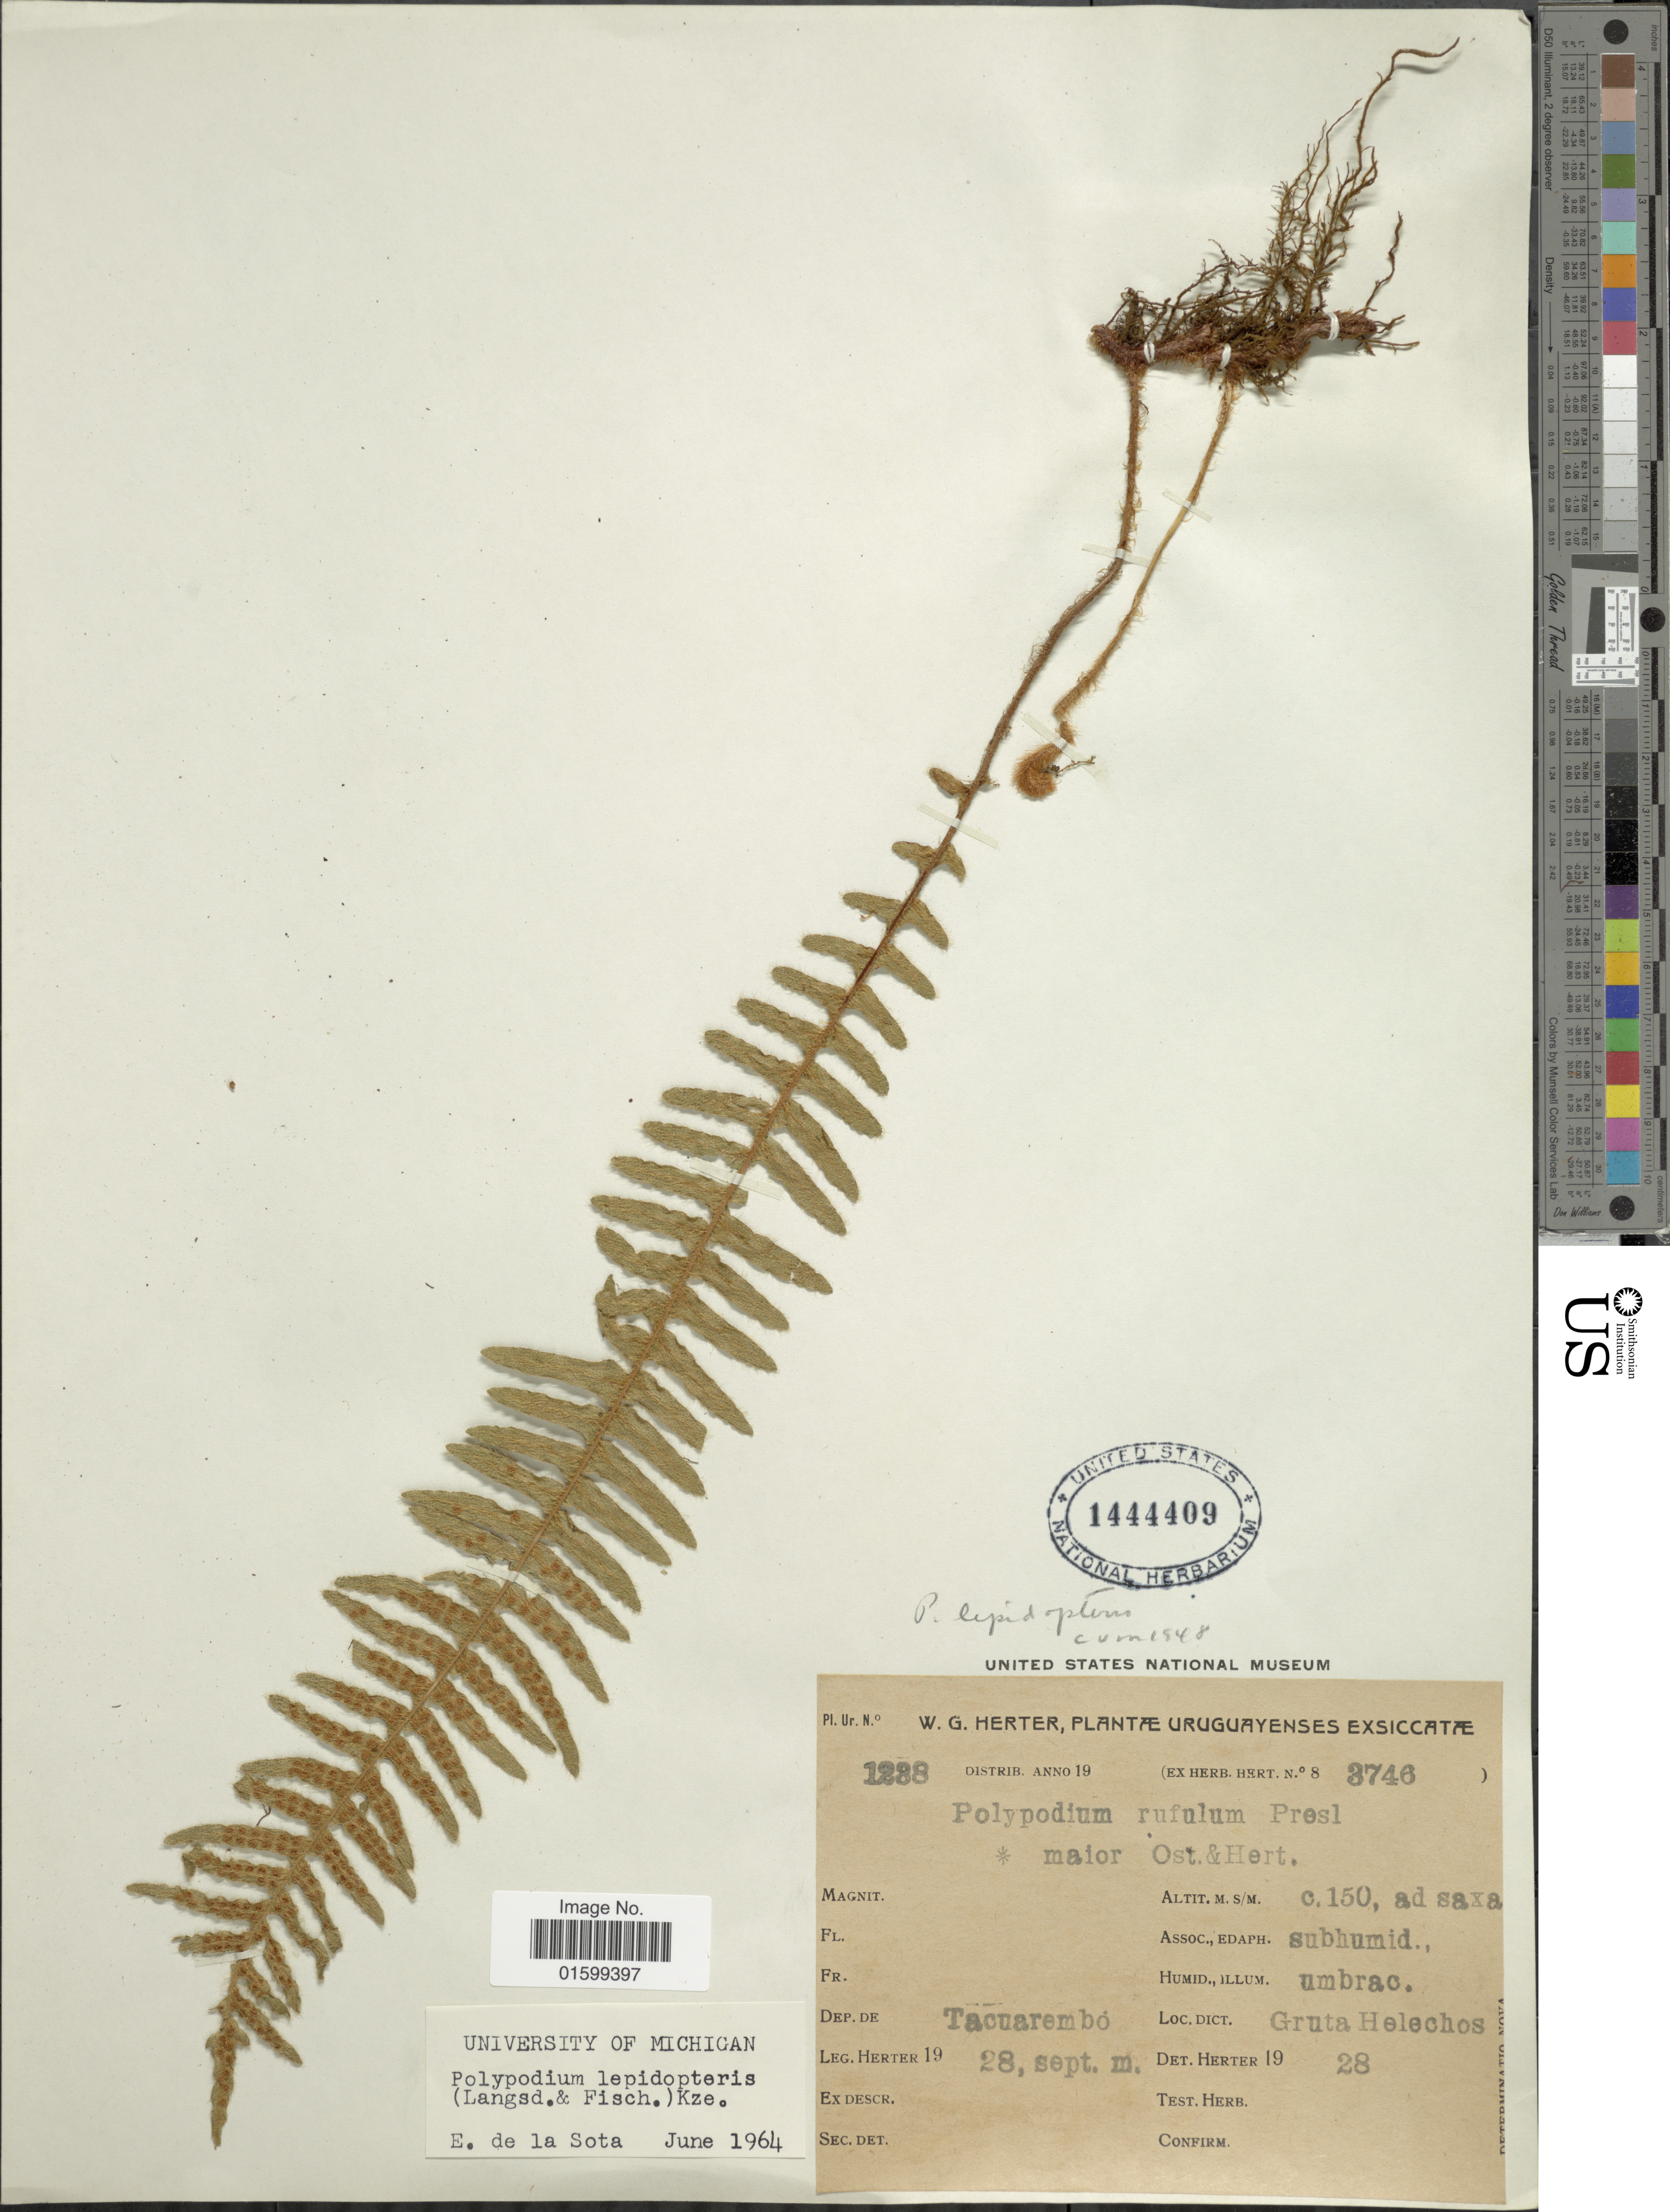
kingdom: Plantae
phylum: Tracheophyta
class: Polypodiopsida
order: Polypodiales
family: Polypodiaceae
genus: Pleopeltis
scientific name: Pleopeltis lepidopteris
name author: (Langsd. & Fisch.) de la Sota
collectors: W. G. Herter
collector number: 3746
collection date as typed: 19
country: Uruguay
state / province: Tacuarembó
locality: Gruta Helechos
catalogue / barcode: US 1444409